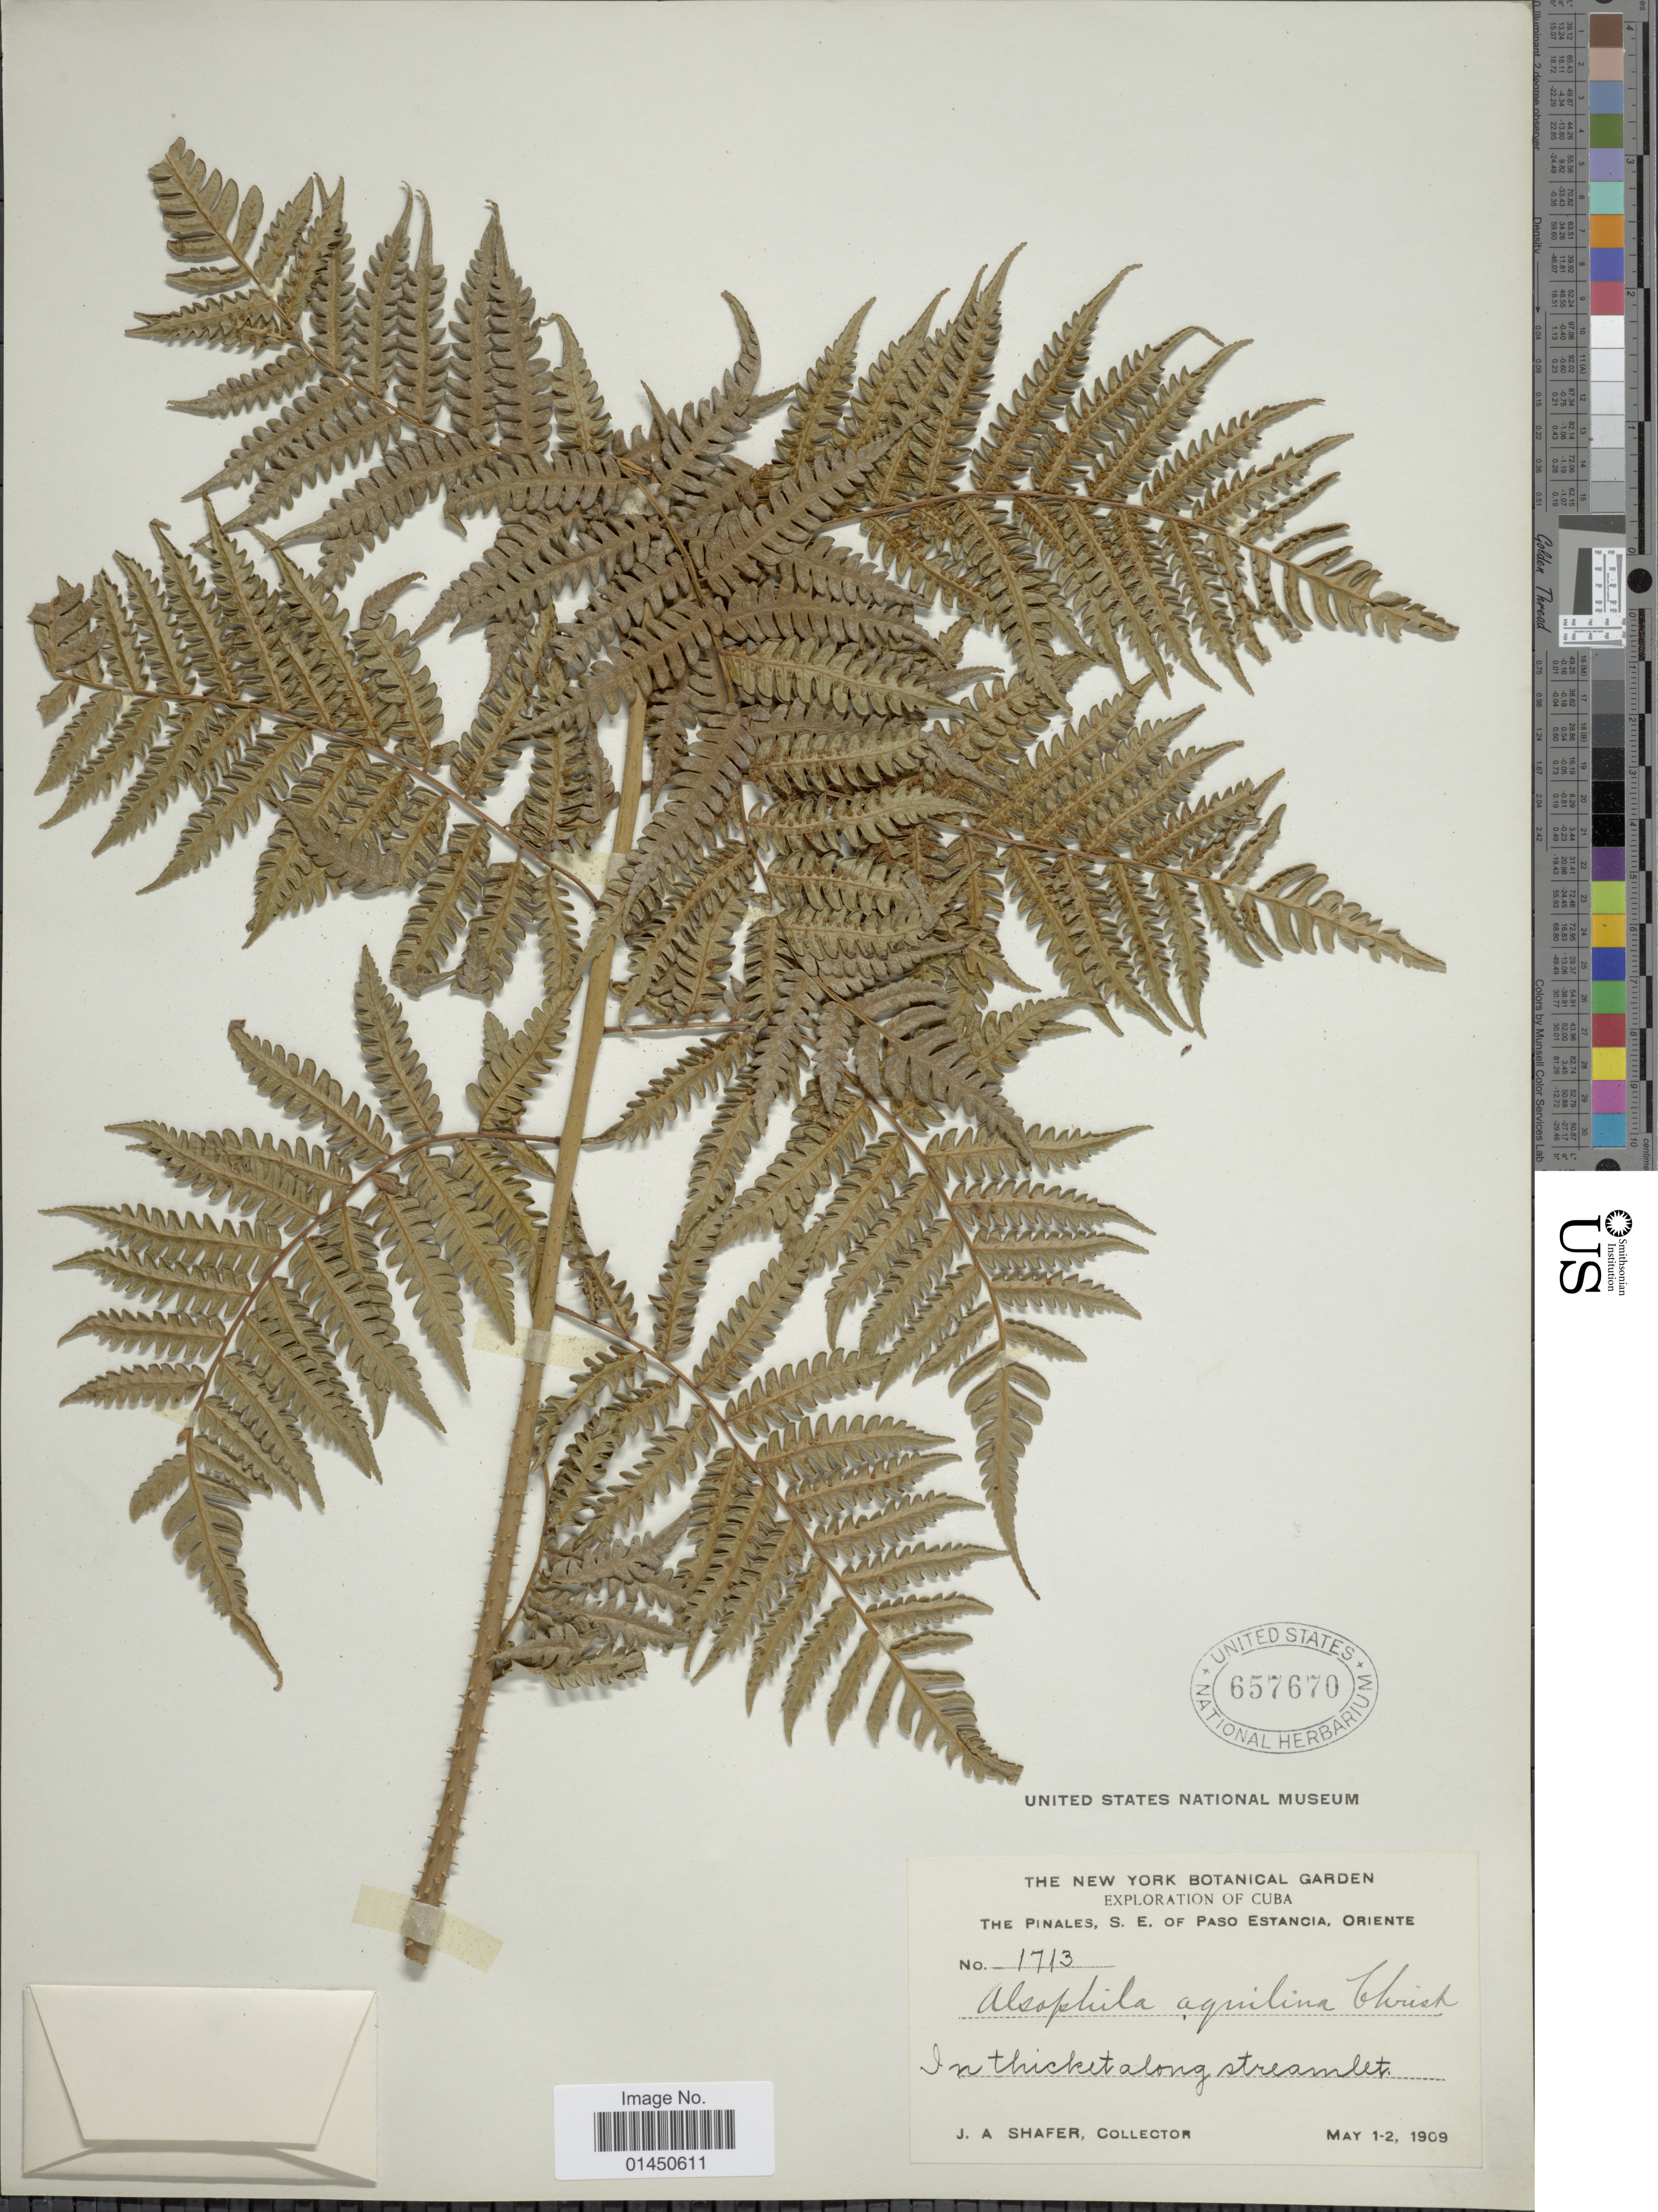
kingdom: Plantae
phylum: Tracheophyta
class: Polypodiopsida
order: Cyatheales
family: Cyatheaceae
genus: Cyathea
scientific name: Cyathea parvula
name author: (Jenman) Domin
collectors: J. A. Shafer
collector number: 1713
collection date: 1909-05-01/1909-05-02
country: Cuba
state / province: Oriente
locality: The Pinales, S.E. of Paso Estancia, in thicket along streamlet.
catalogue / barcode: US 657670